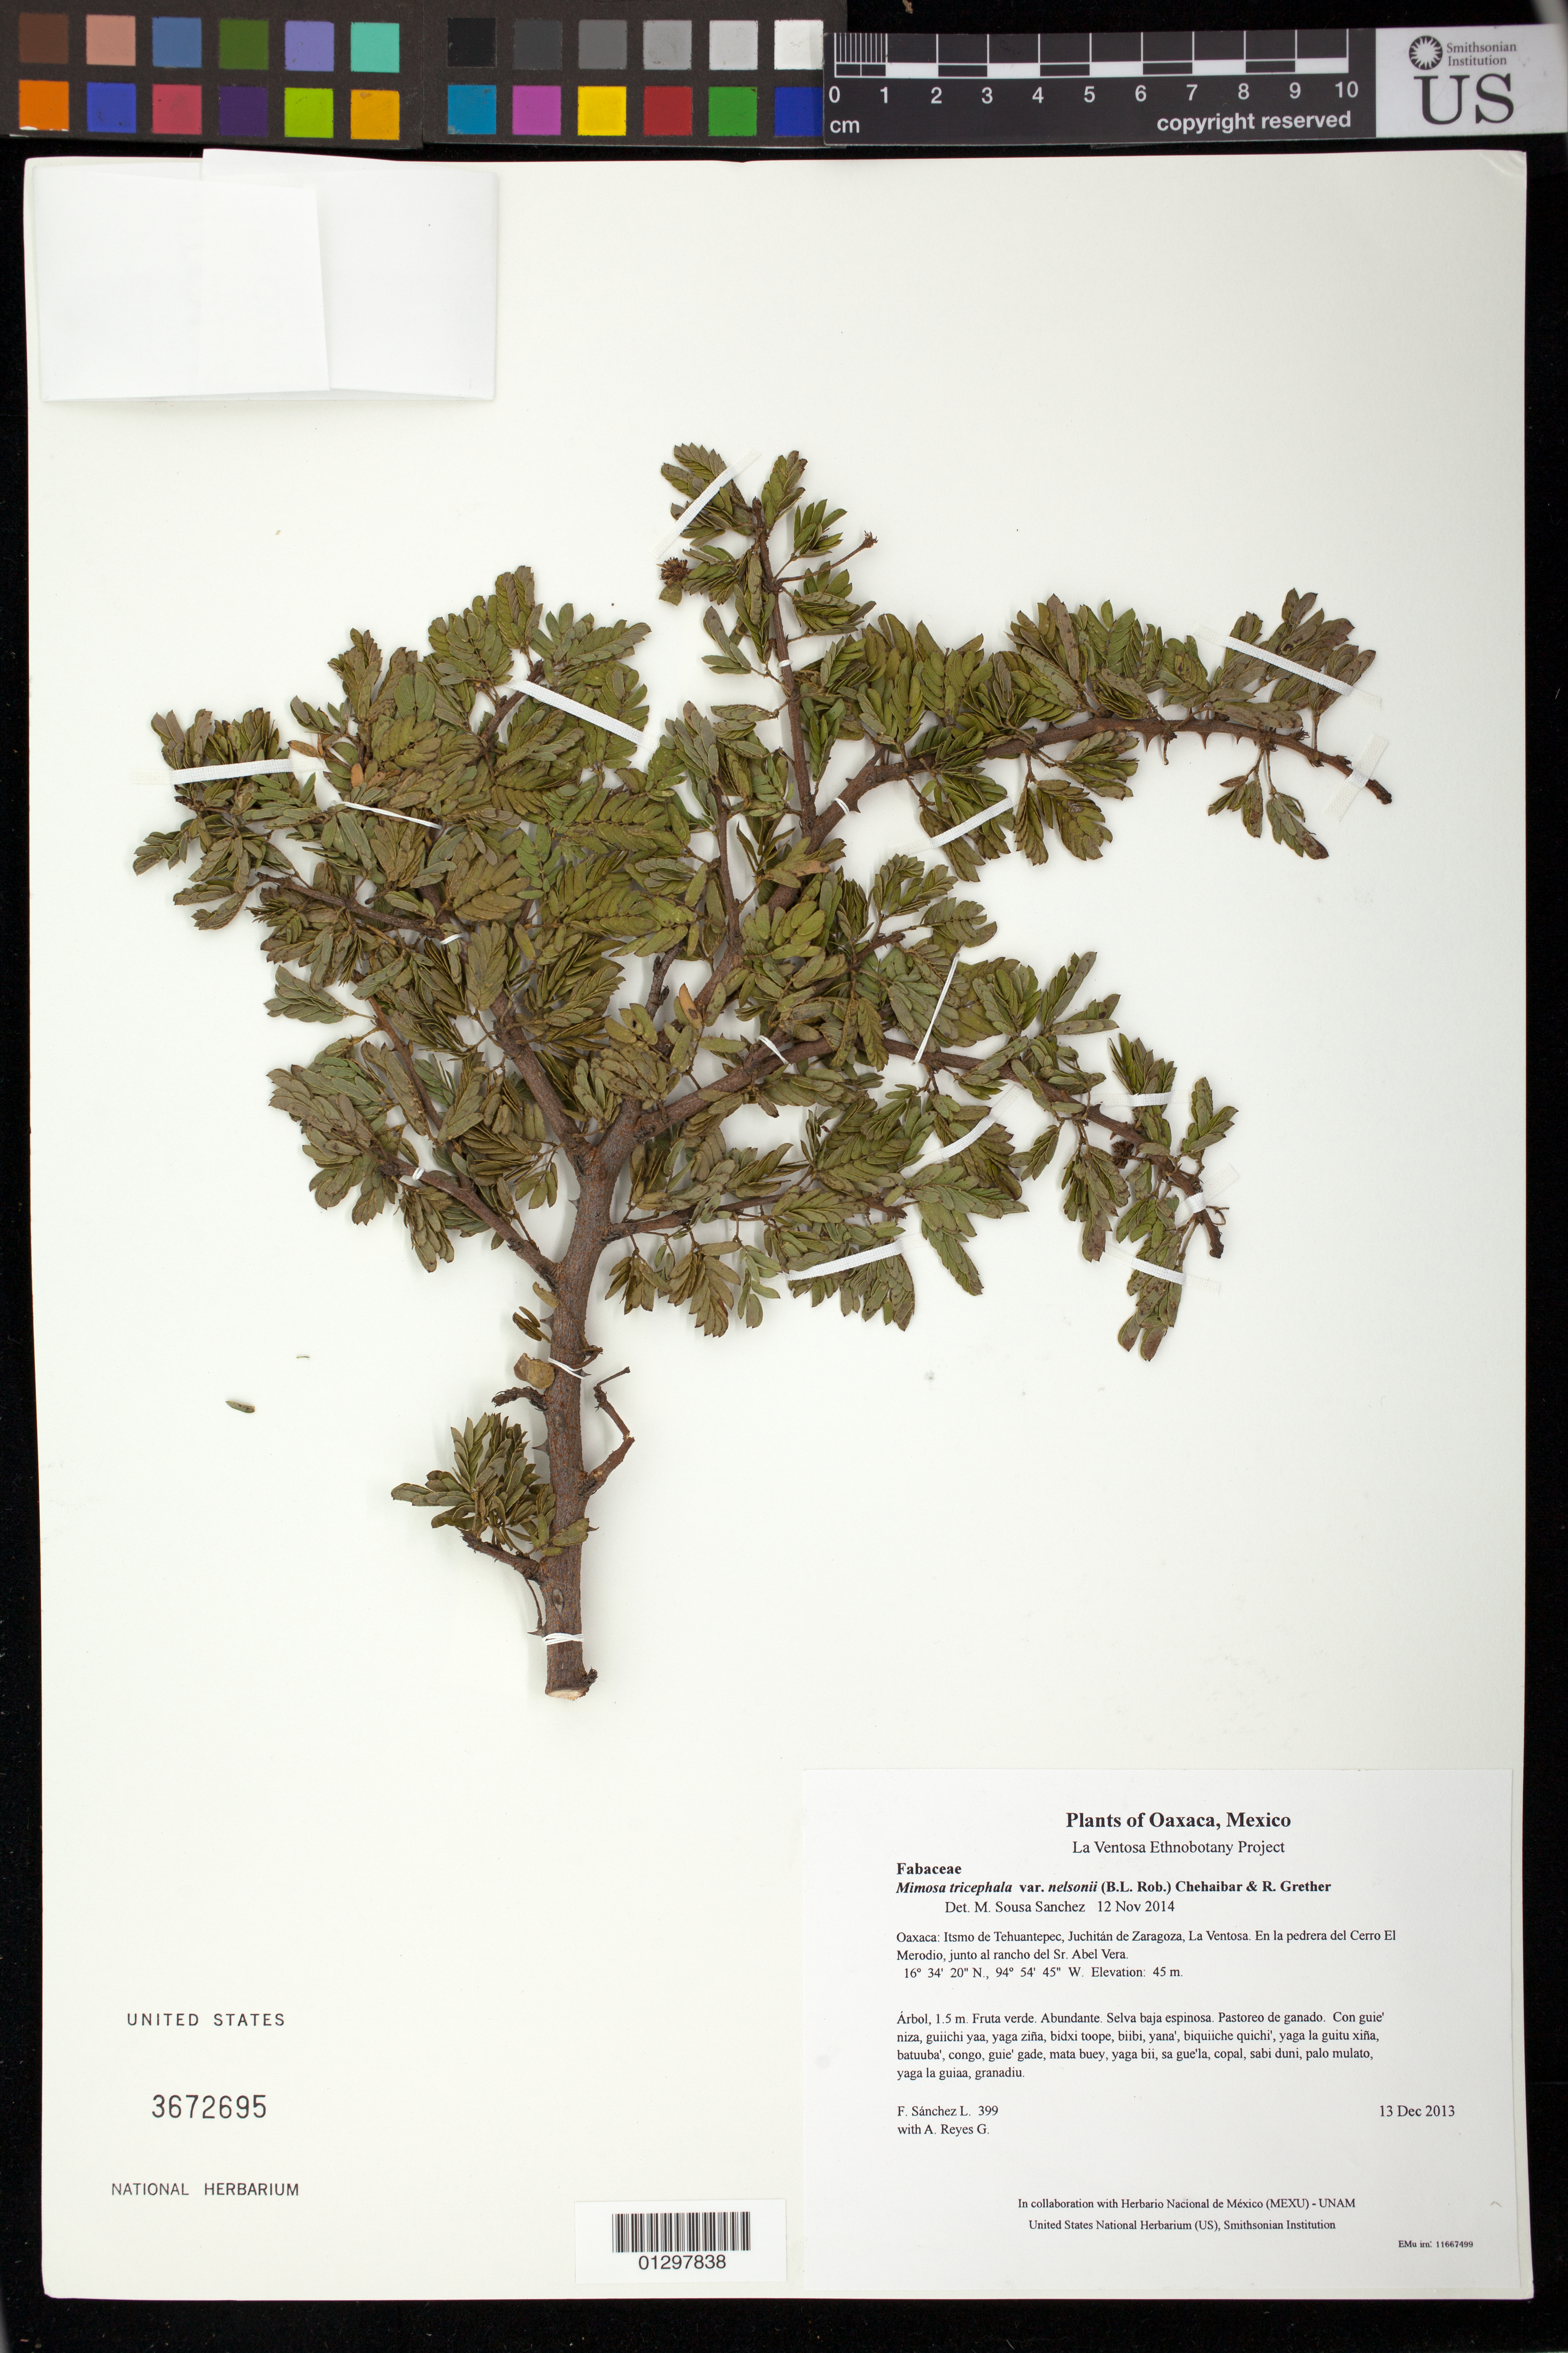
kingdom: Plantae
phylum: Tracheophyta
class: Magnoliopsida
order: Fabales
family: Fabaceae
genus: Mimosa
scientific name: Mimosa tricephala var. nelsonii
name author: (B.L. Rob.) Chehaibar & R. Grether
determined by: Sousa S., Mario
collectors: F. Sánchez L. & A. Reyes G.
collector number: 399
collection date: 2013-12-13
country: Mexico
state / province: Oaxaca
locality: Itsmo de Tehuantepec, Juchitán de Zaragoza, La Ventosa. En la pedrera del Cerro El Merodio, junto al rancho del Sr. Abel Vera.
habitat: Selva baja espinosa. Pastoreo de ganado.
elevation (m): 45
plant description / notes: MEXU, SERO, US; Yaga. 1.5 m. Cuaananaxhi naga'. Stale.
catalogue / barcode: US 3672695